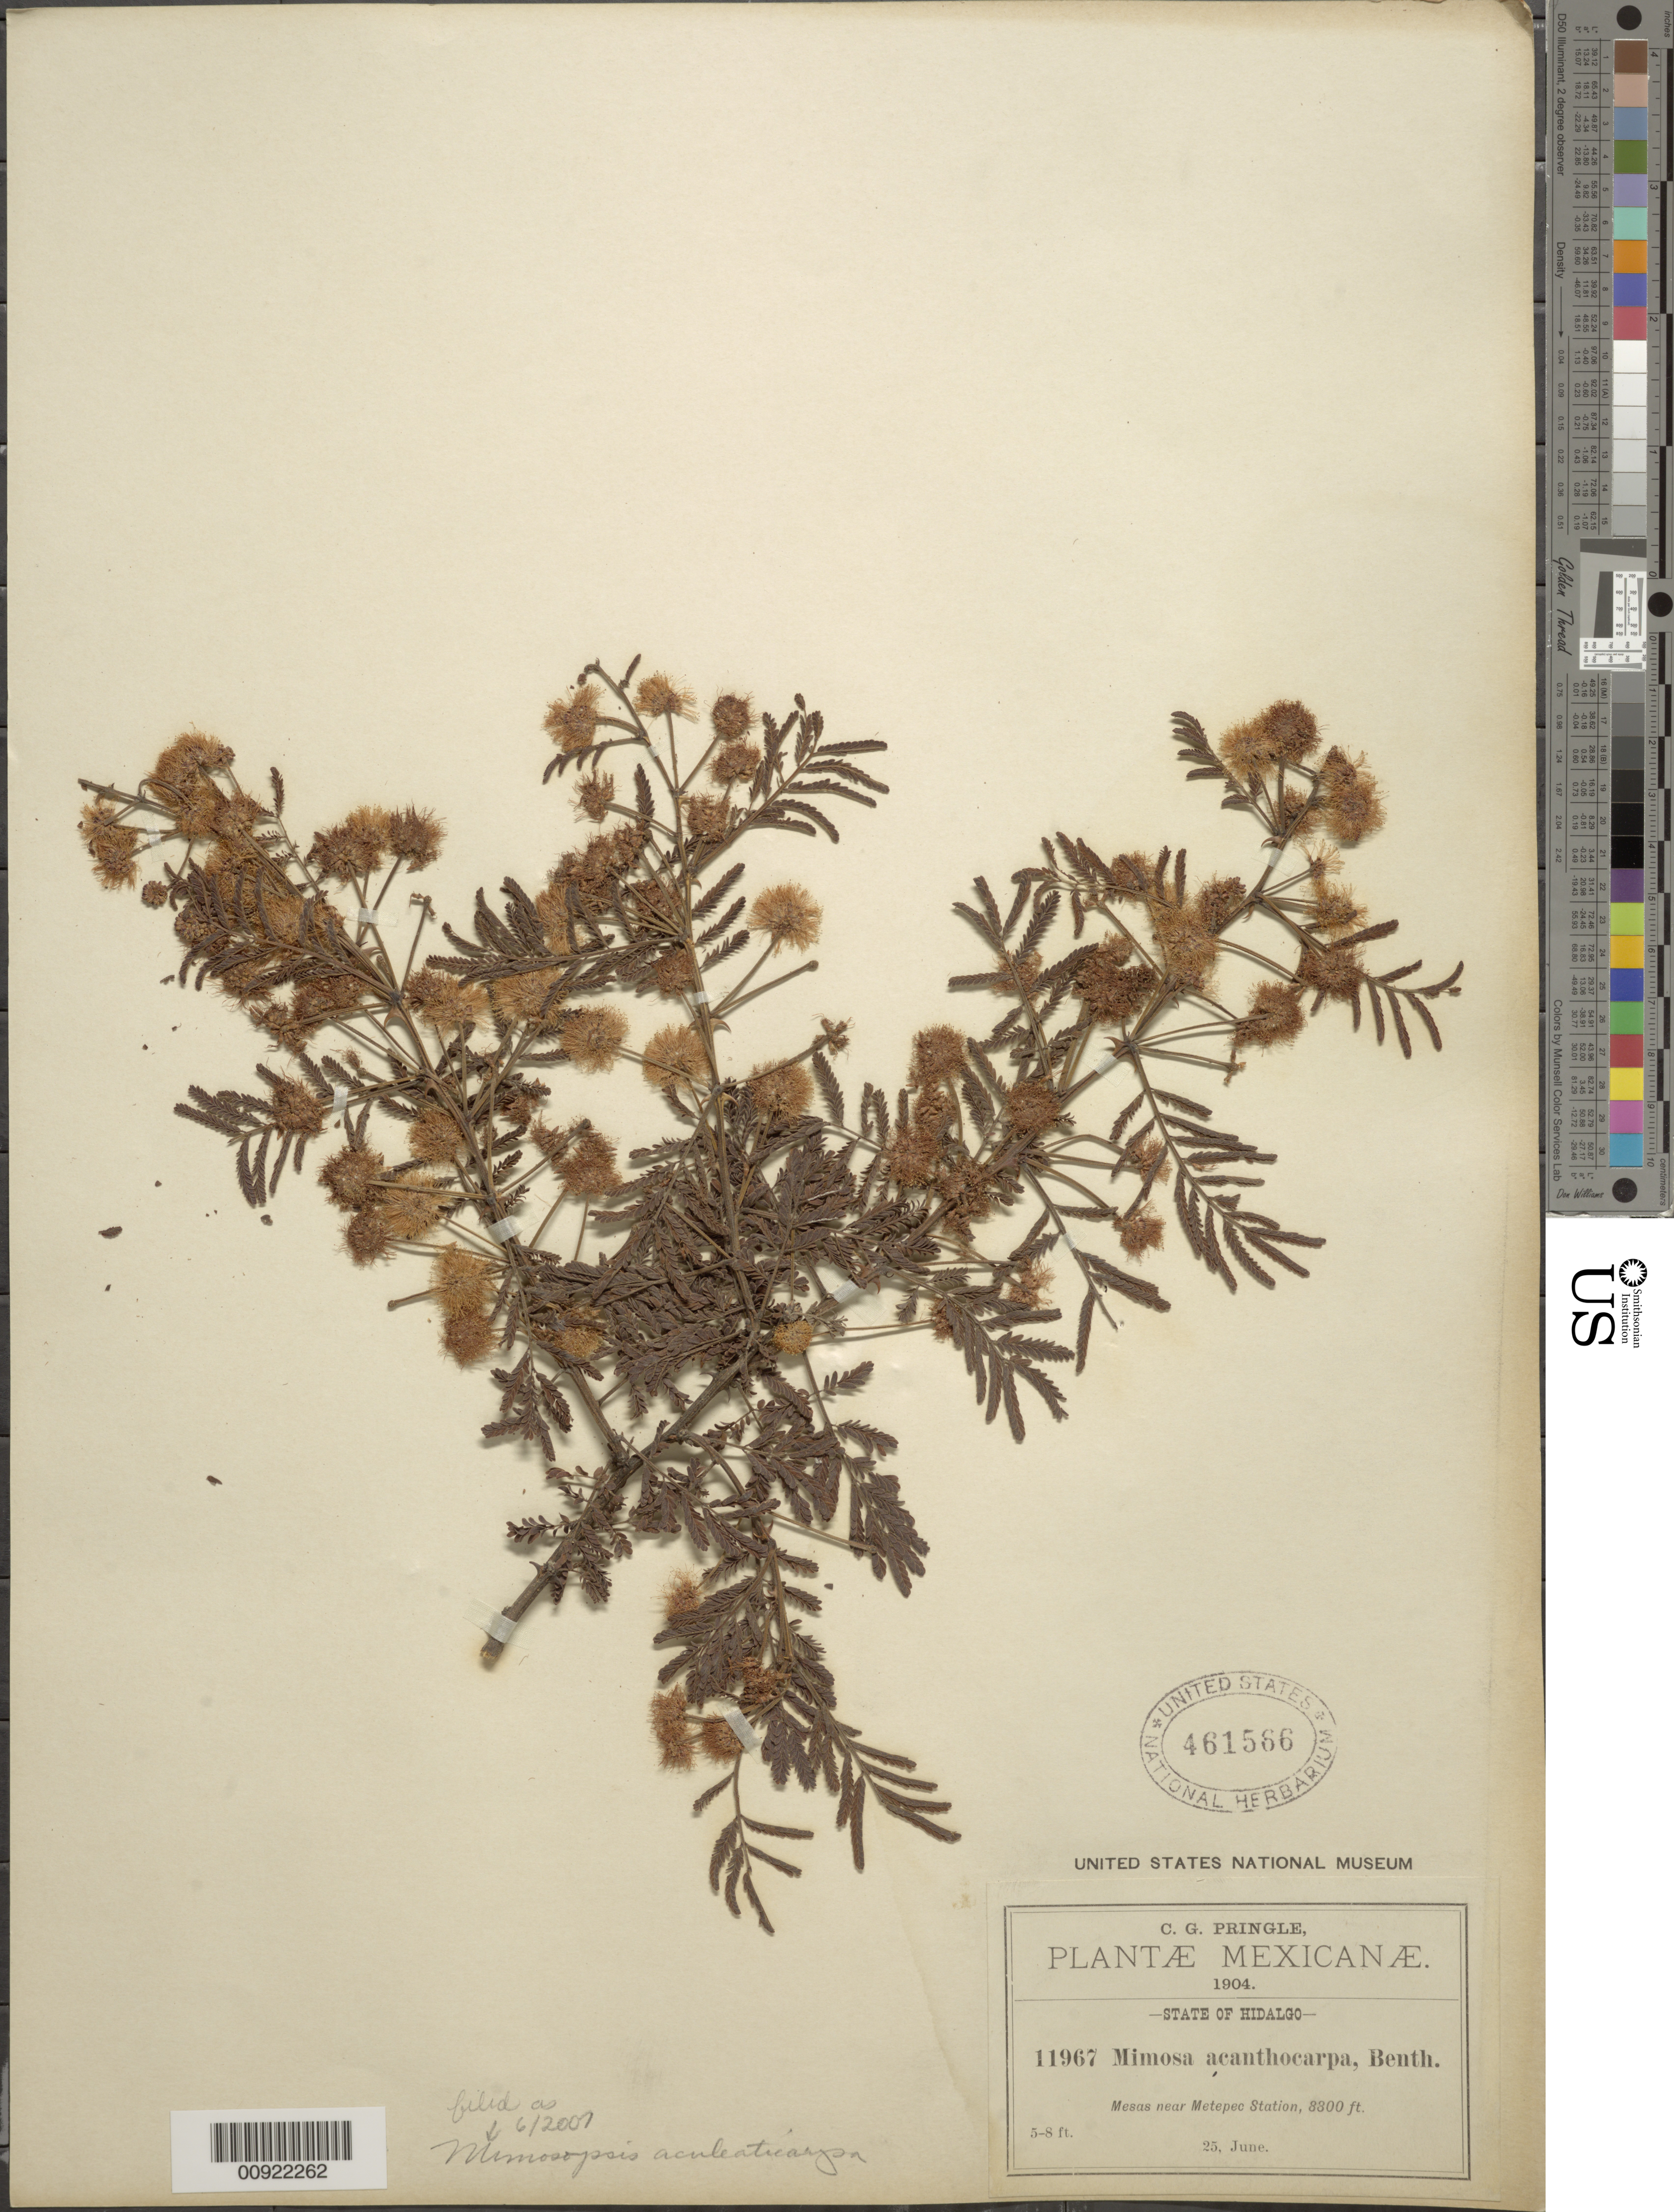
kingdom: Plantae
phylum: Tracheophyta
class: Magnoliopsida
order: Fabales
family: Fabaceae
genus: Mimosa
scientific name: Mimosa aculeaticarpa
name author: Ortega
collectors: C. G. Pringle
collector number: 11967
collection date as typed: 25 Jun 1904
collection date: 1904-06-25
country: Mexico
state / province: Hidalgo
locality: Near Metepec Station, State of Hidalgo.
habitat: Mesas.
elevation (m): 2530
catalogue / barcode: US 461566